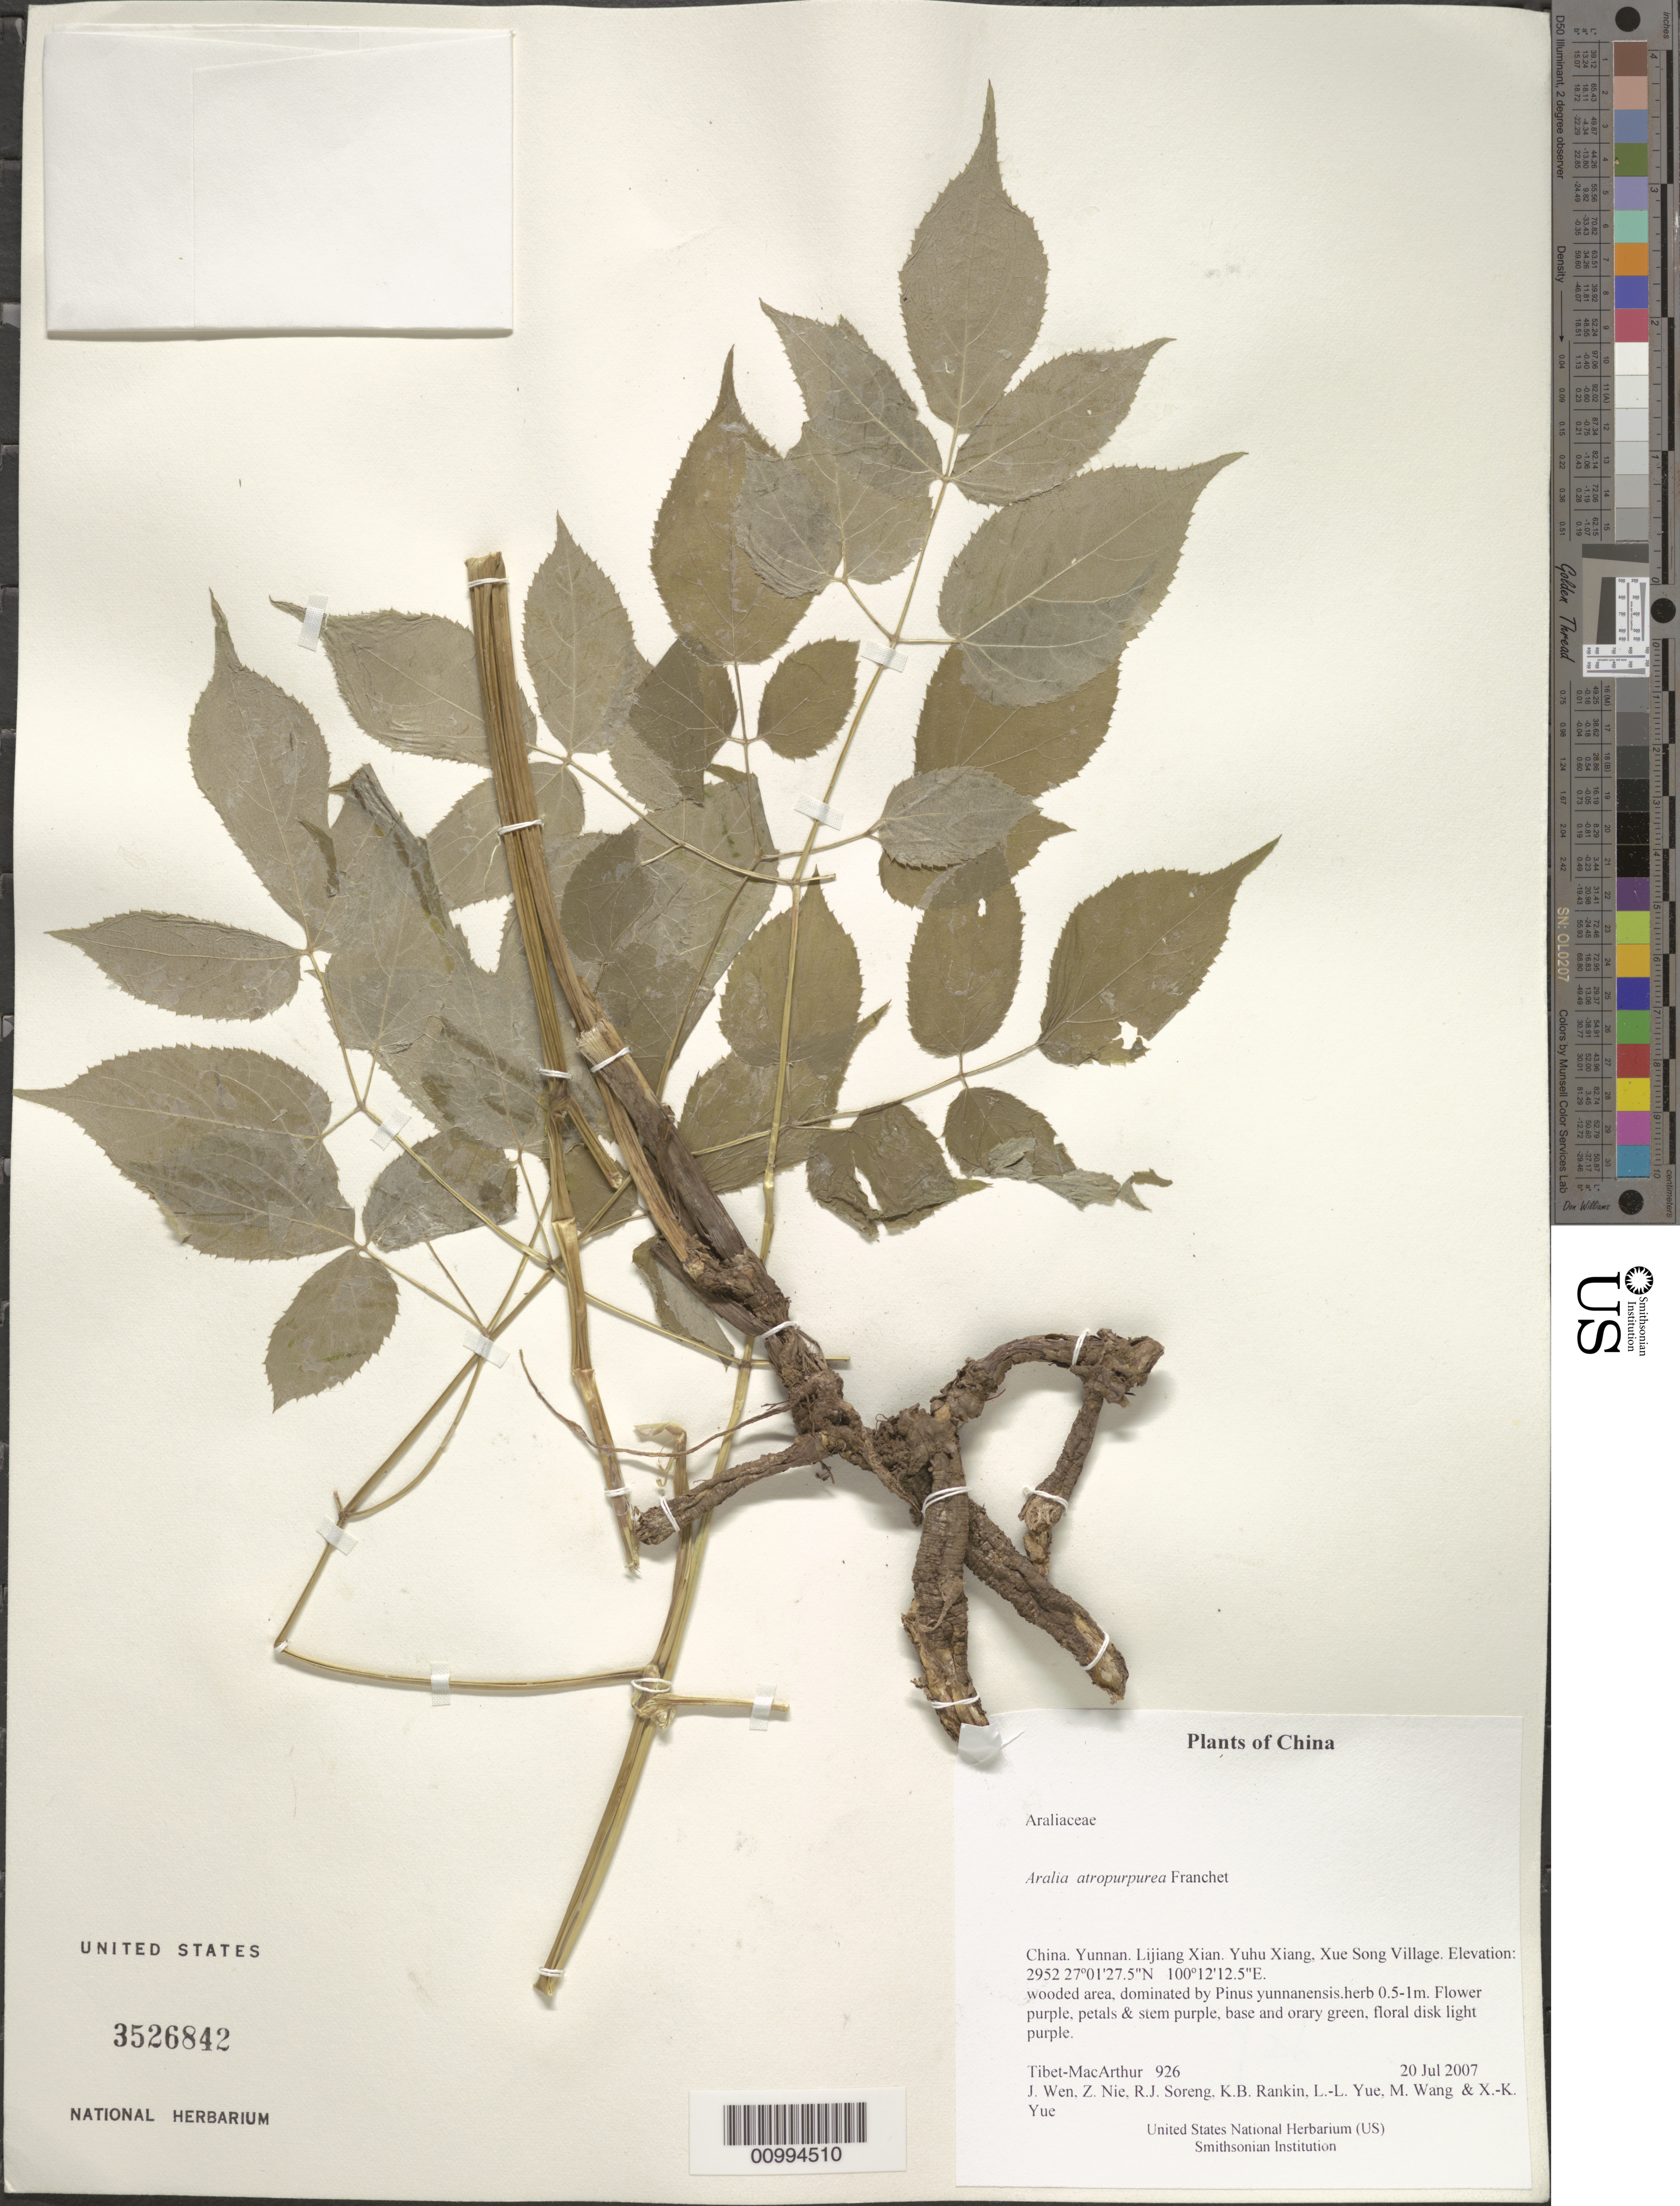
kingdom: Plantae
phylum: Tracheophyta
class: Magnoliopsida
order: Apiales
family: Araliaceae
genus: Aralia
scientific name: Aralia atropurpurea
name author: Franch.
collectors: Tibet-MacArthur, J. Wen, Z. Nie, R. J. Soreng, K. Rankin, L. Yue, M. Wang & X. Yue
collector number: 926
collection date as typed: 20 Jul 2007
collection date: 2007-07-20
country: China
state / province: Yunnan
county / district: Lijiang Xian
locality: Yuhu Xiang, Xue Song Village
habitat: wooded area, dominated by Pinus yunnanensis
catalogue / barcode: US 3526842